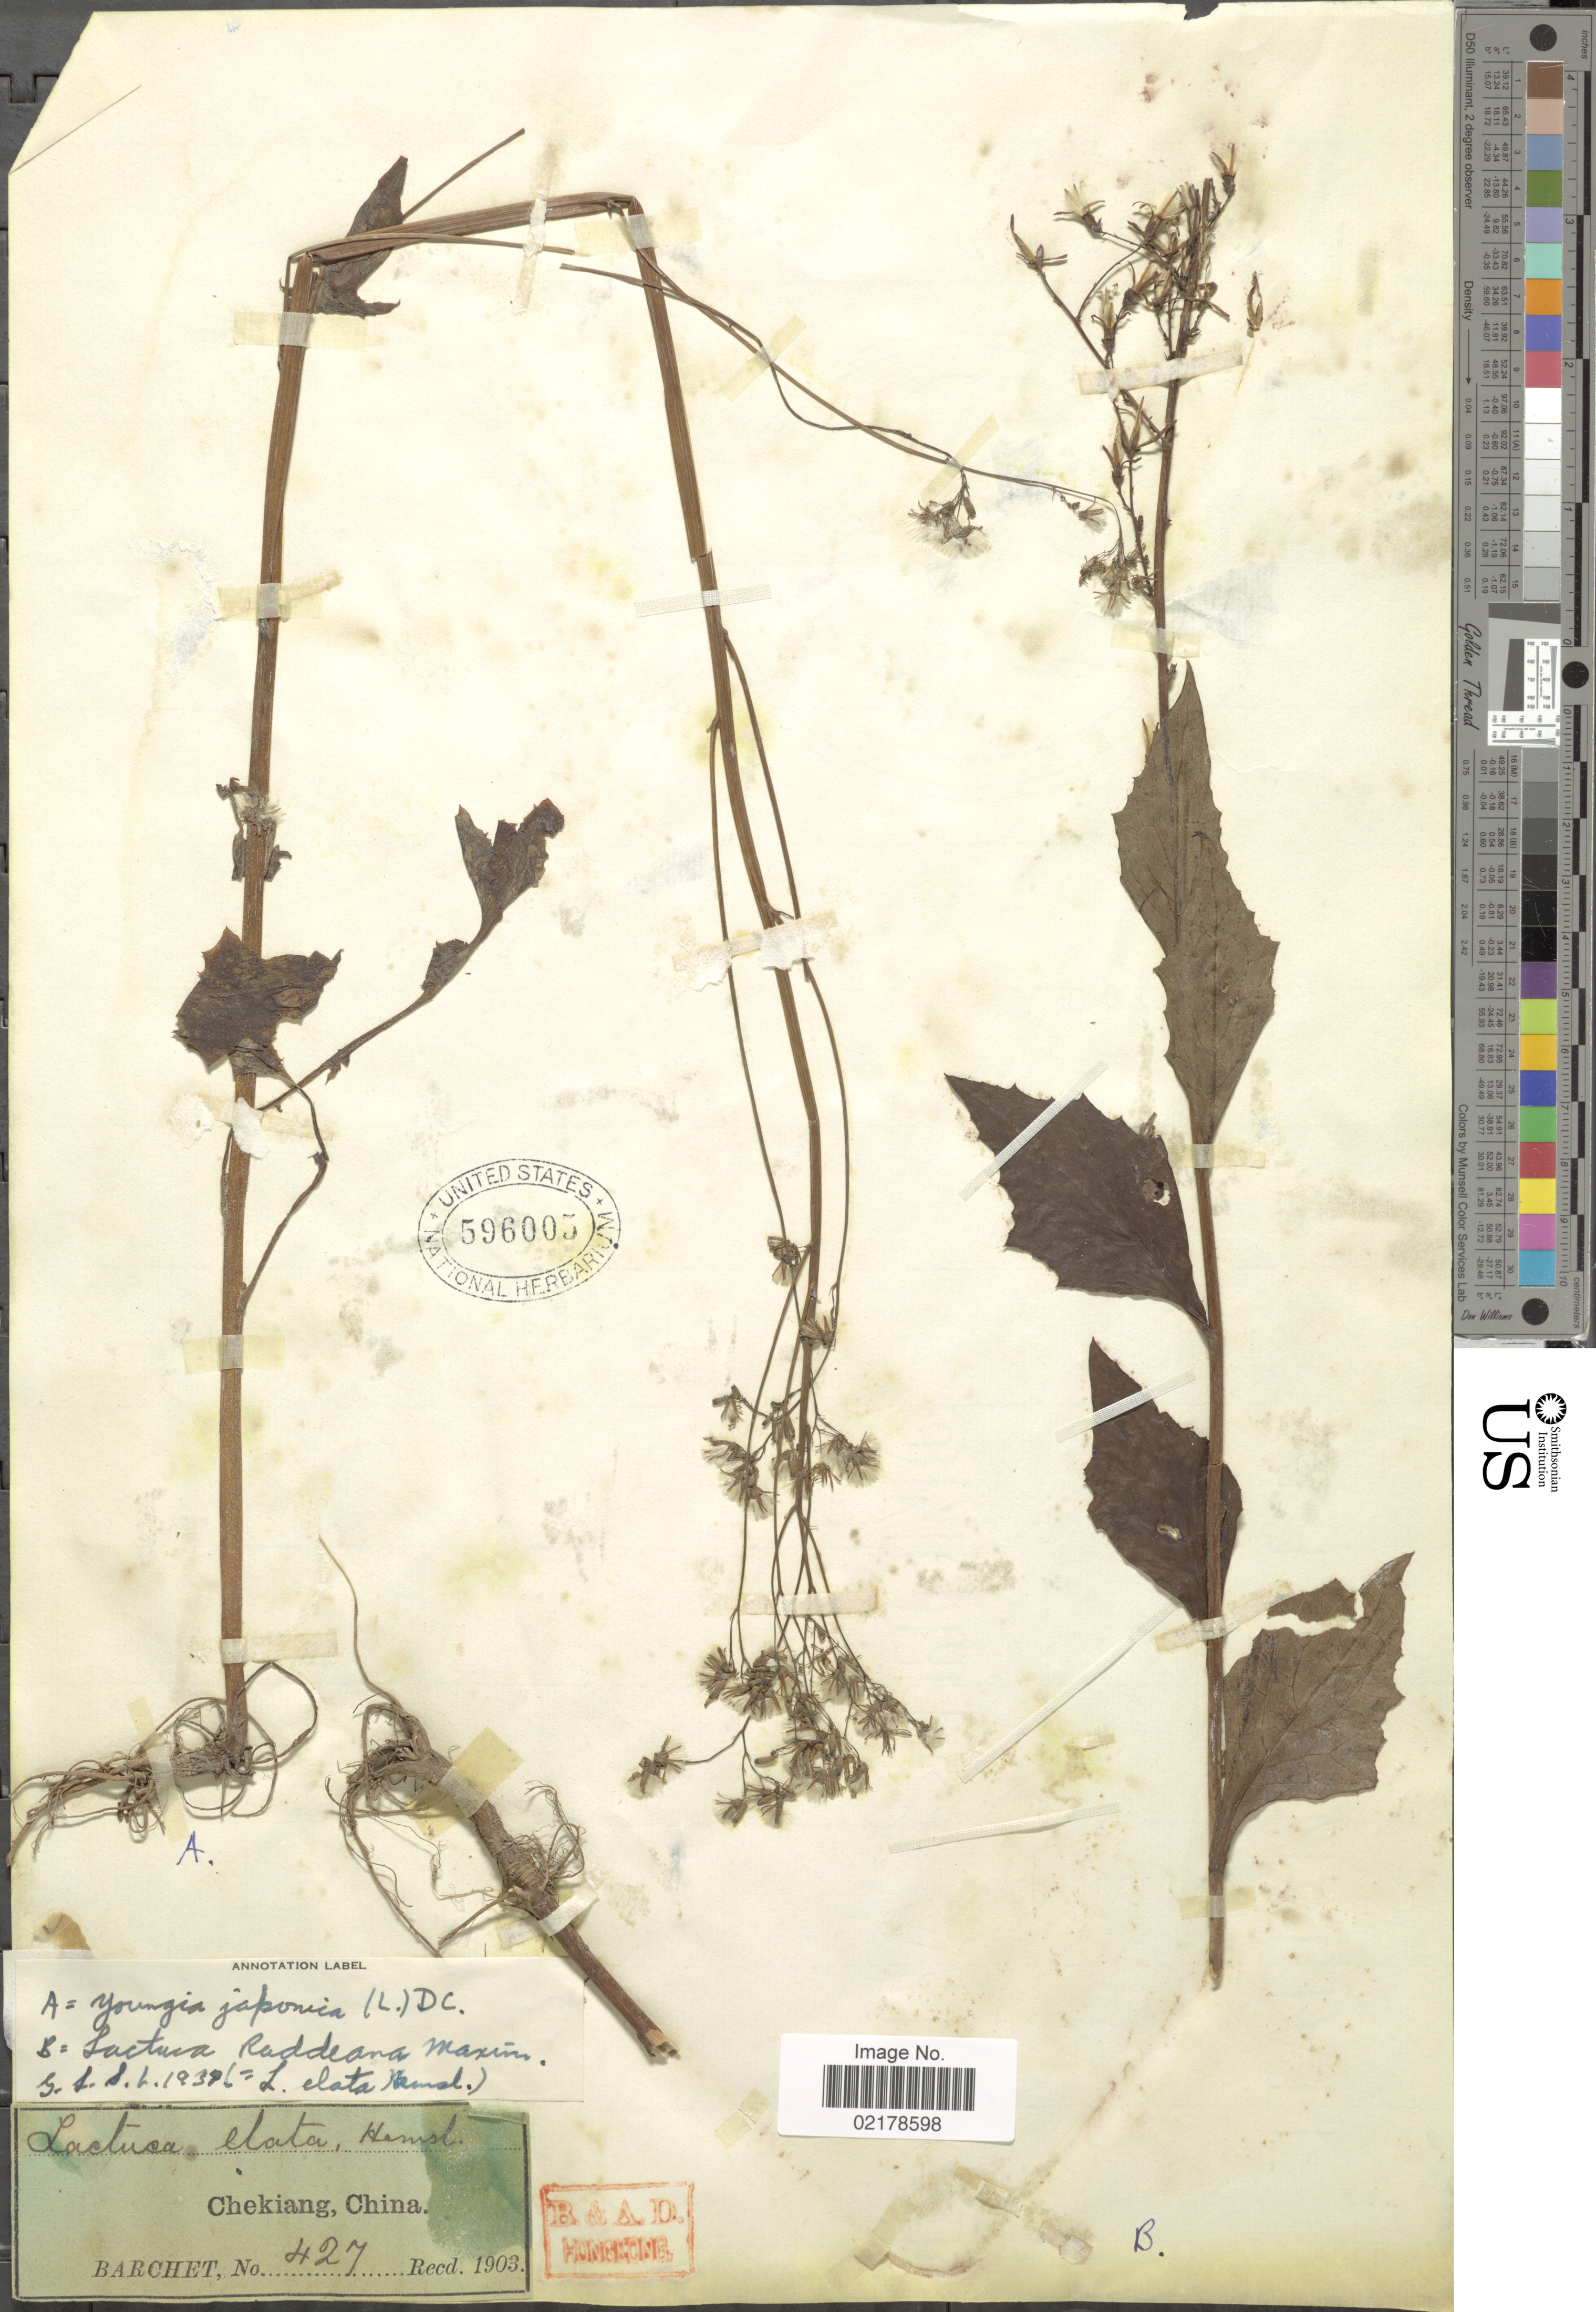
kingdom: Plantae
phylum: Tracheophyta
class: Magnoliopsida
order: Asterales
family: Asteraceae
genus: Youngia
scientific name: Youngia japonica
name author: (L.) DC.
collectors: S. P. Barchet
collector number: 427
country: China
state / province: Zhejiang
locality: Chekiang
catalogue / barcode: US 596005